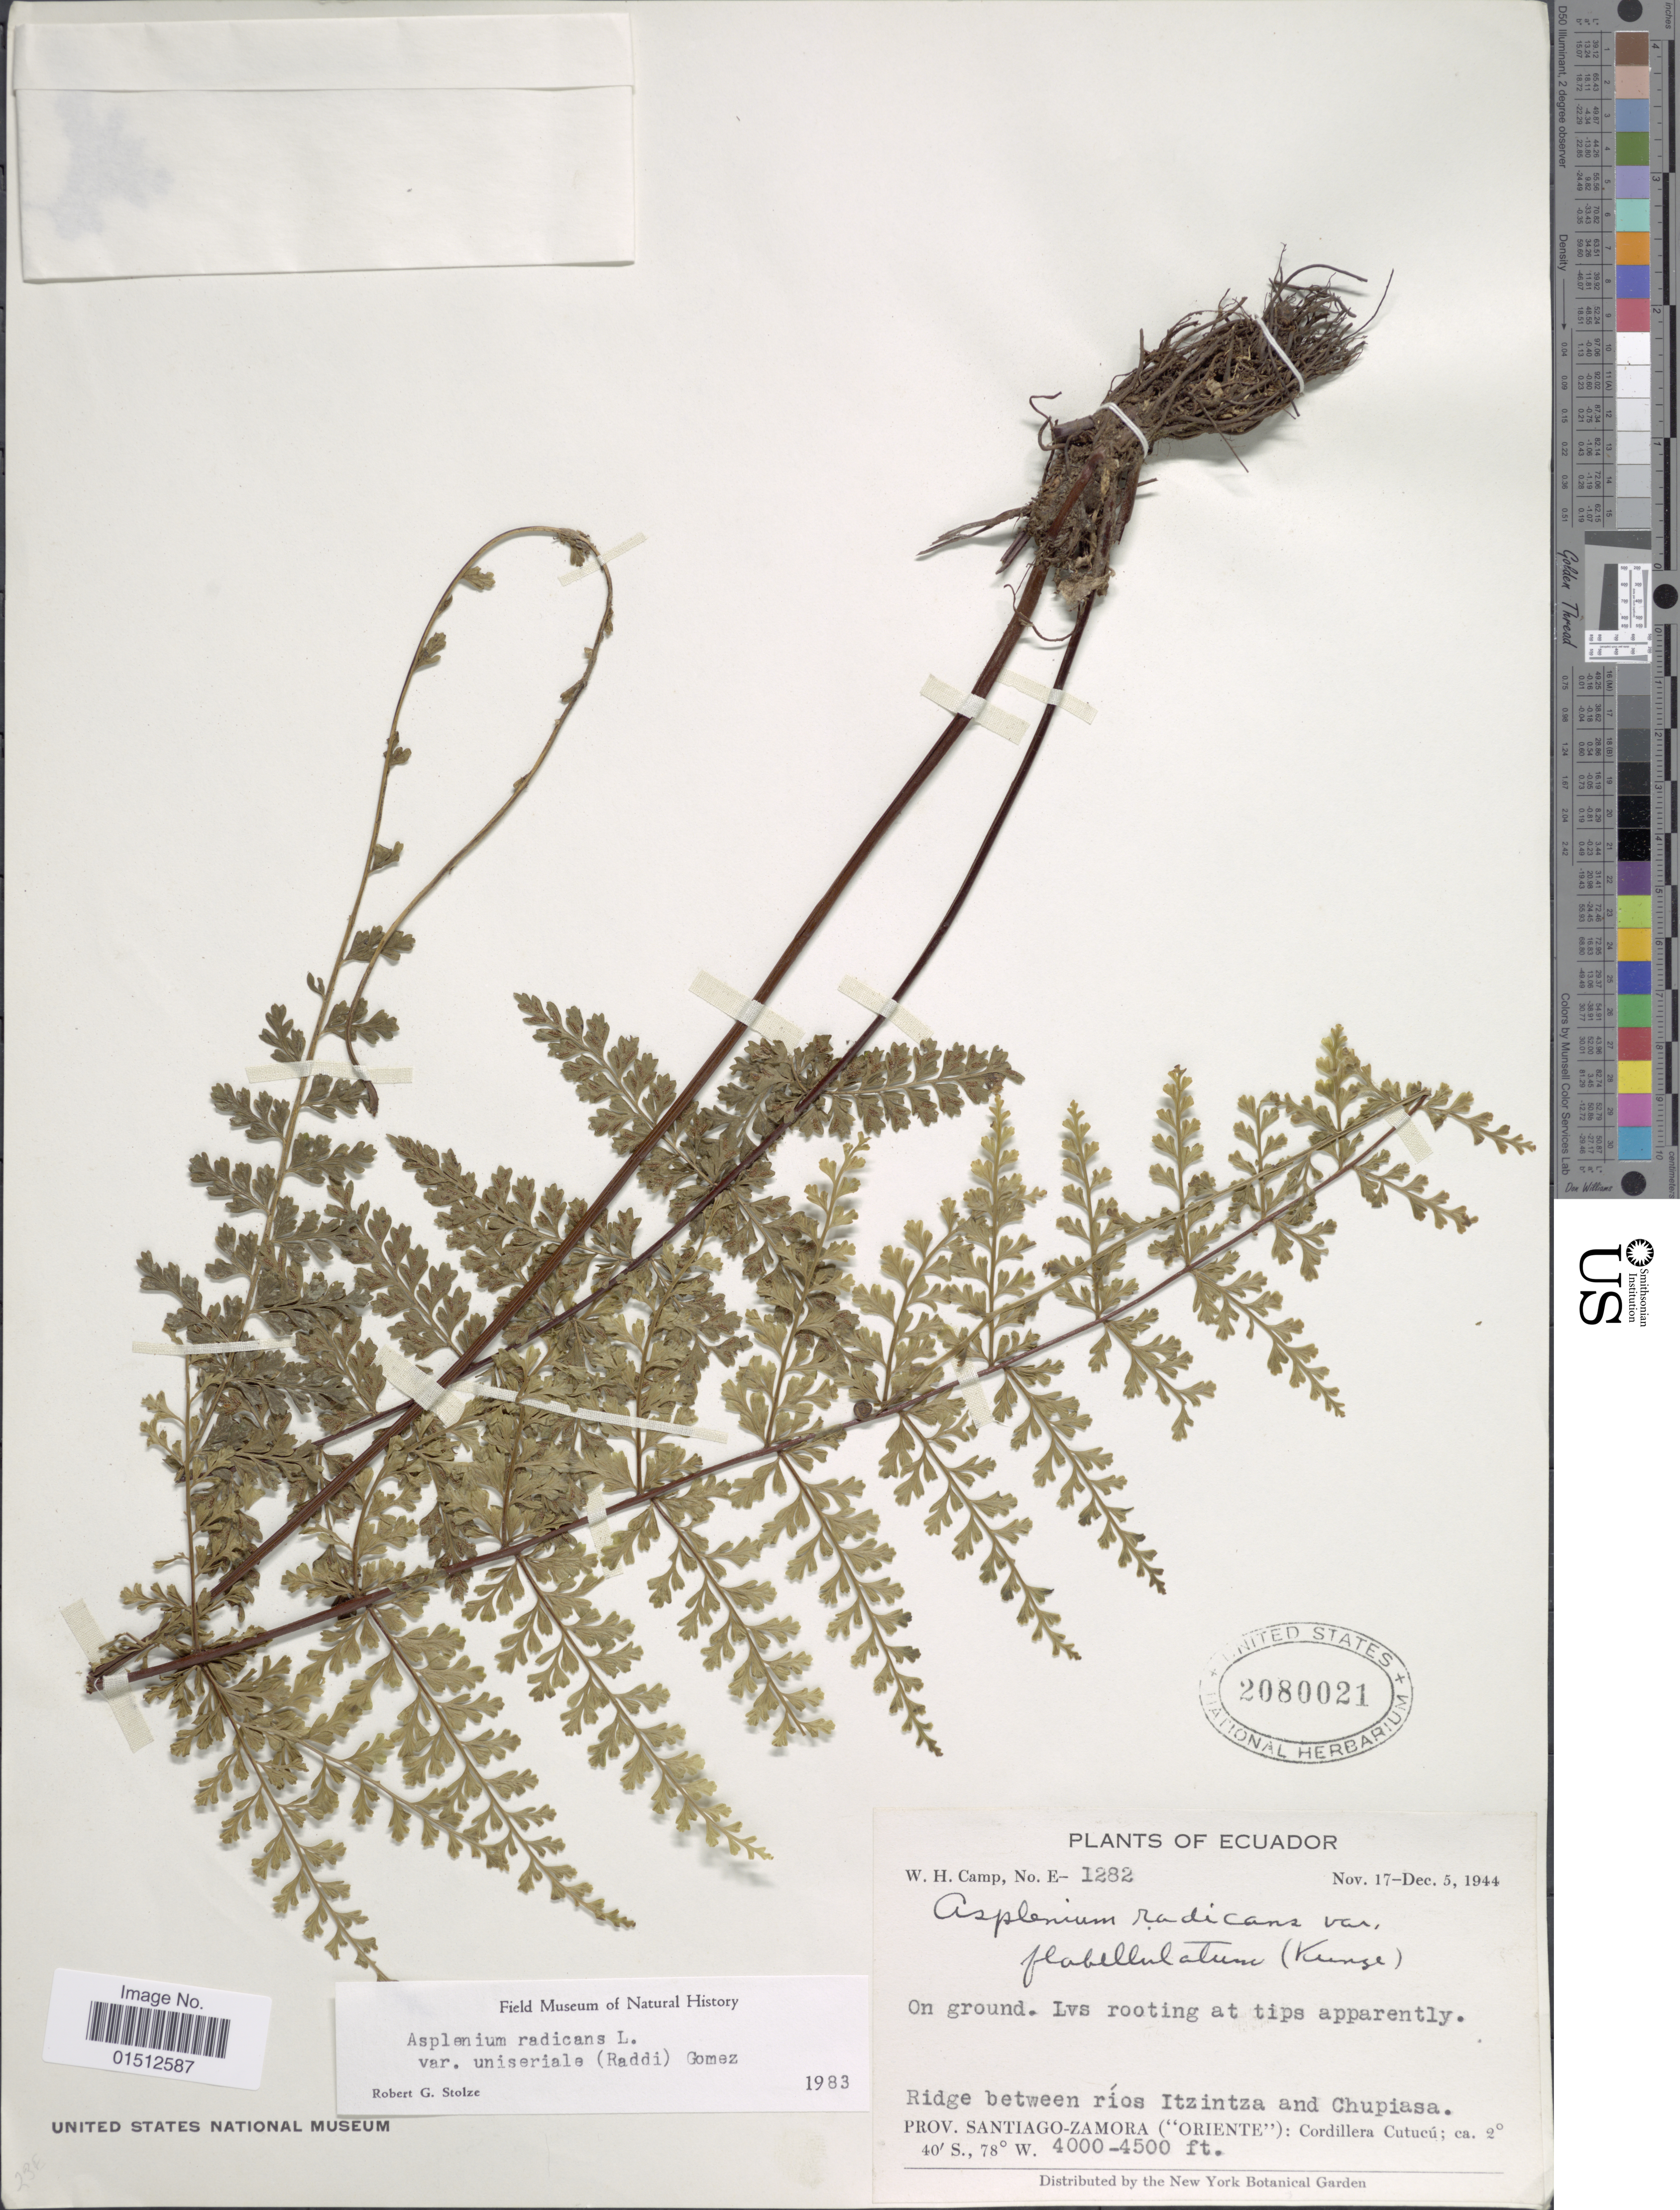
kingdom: Plantae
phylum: Tracheophyta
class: Polypodiopsida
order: Polypodiales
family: Aspleniaceae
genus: Asplenium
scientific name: Asplenium radicans var. uniserale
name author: (Raddi) L.D. Gómez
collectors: W. H. Camp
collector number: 1282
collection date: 1944-11-17/1944-12-05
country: Ecuador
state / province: Morona-Santiago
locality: Ecuador, Ridge between rios Itzintza and Chupiasa, Prov. Santiago-Zamora ("Oriente") :Cordillera Cutucu.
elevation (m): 1219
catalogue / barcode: US 2080021